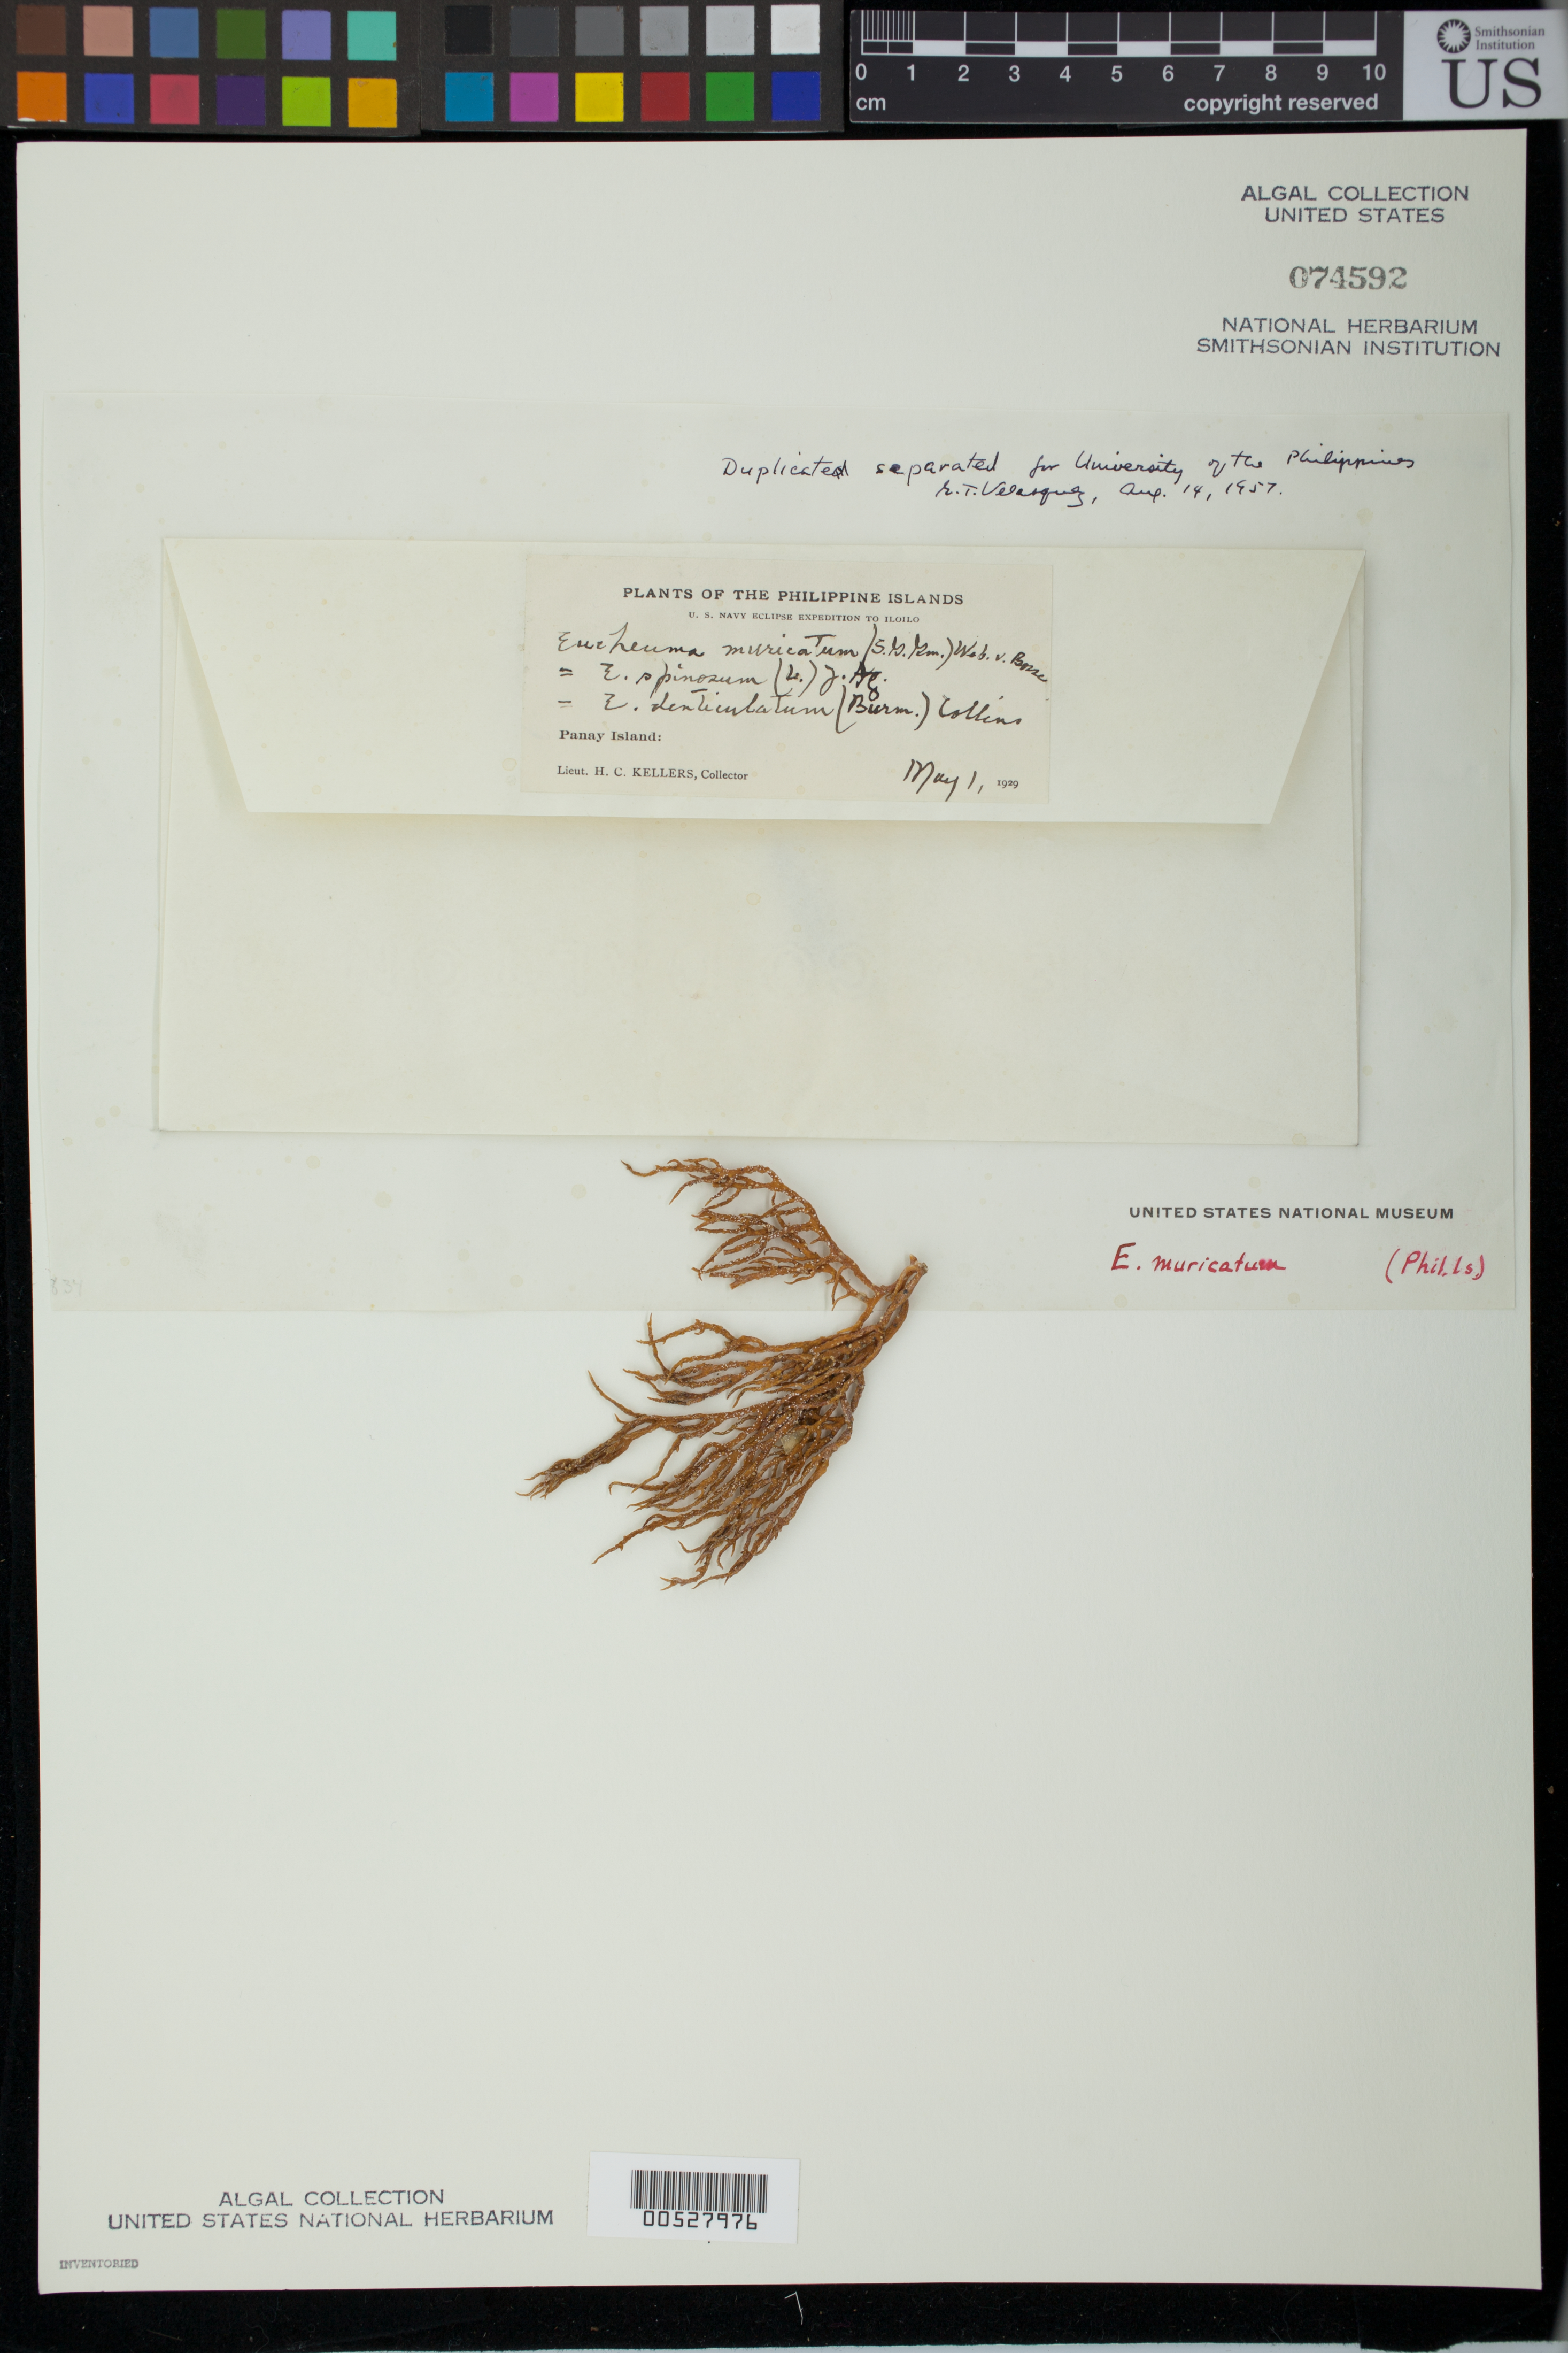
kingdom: Plantae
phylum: Rhodophyta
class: Florideophyceae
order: Gigartinales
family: Solieriaceae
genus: Eucheuma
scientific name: Eucheuma denticulatum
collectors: H. Kellers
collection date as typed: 01 May 1929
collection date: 1929-05-01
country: Philippines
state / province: Western Visayas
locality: Panay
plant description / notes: US Navy Eclipse Expedition to Iloilo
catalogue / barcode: US 74592